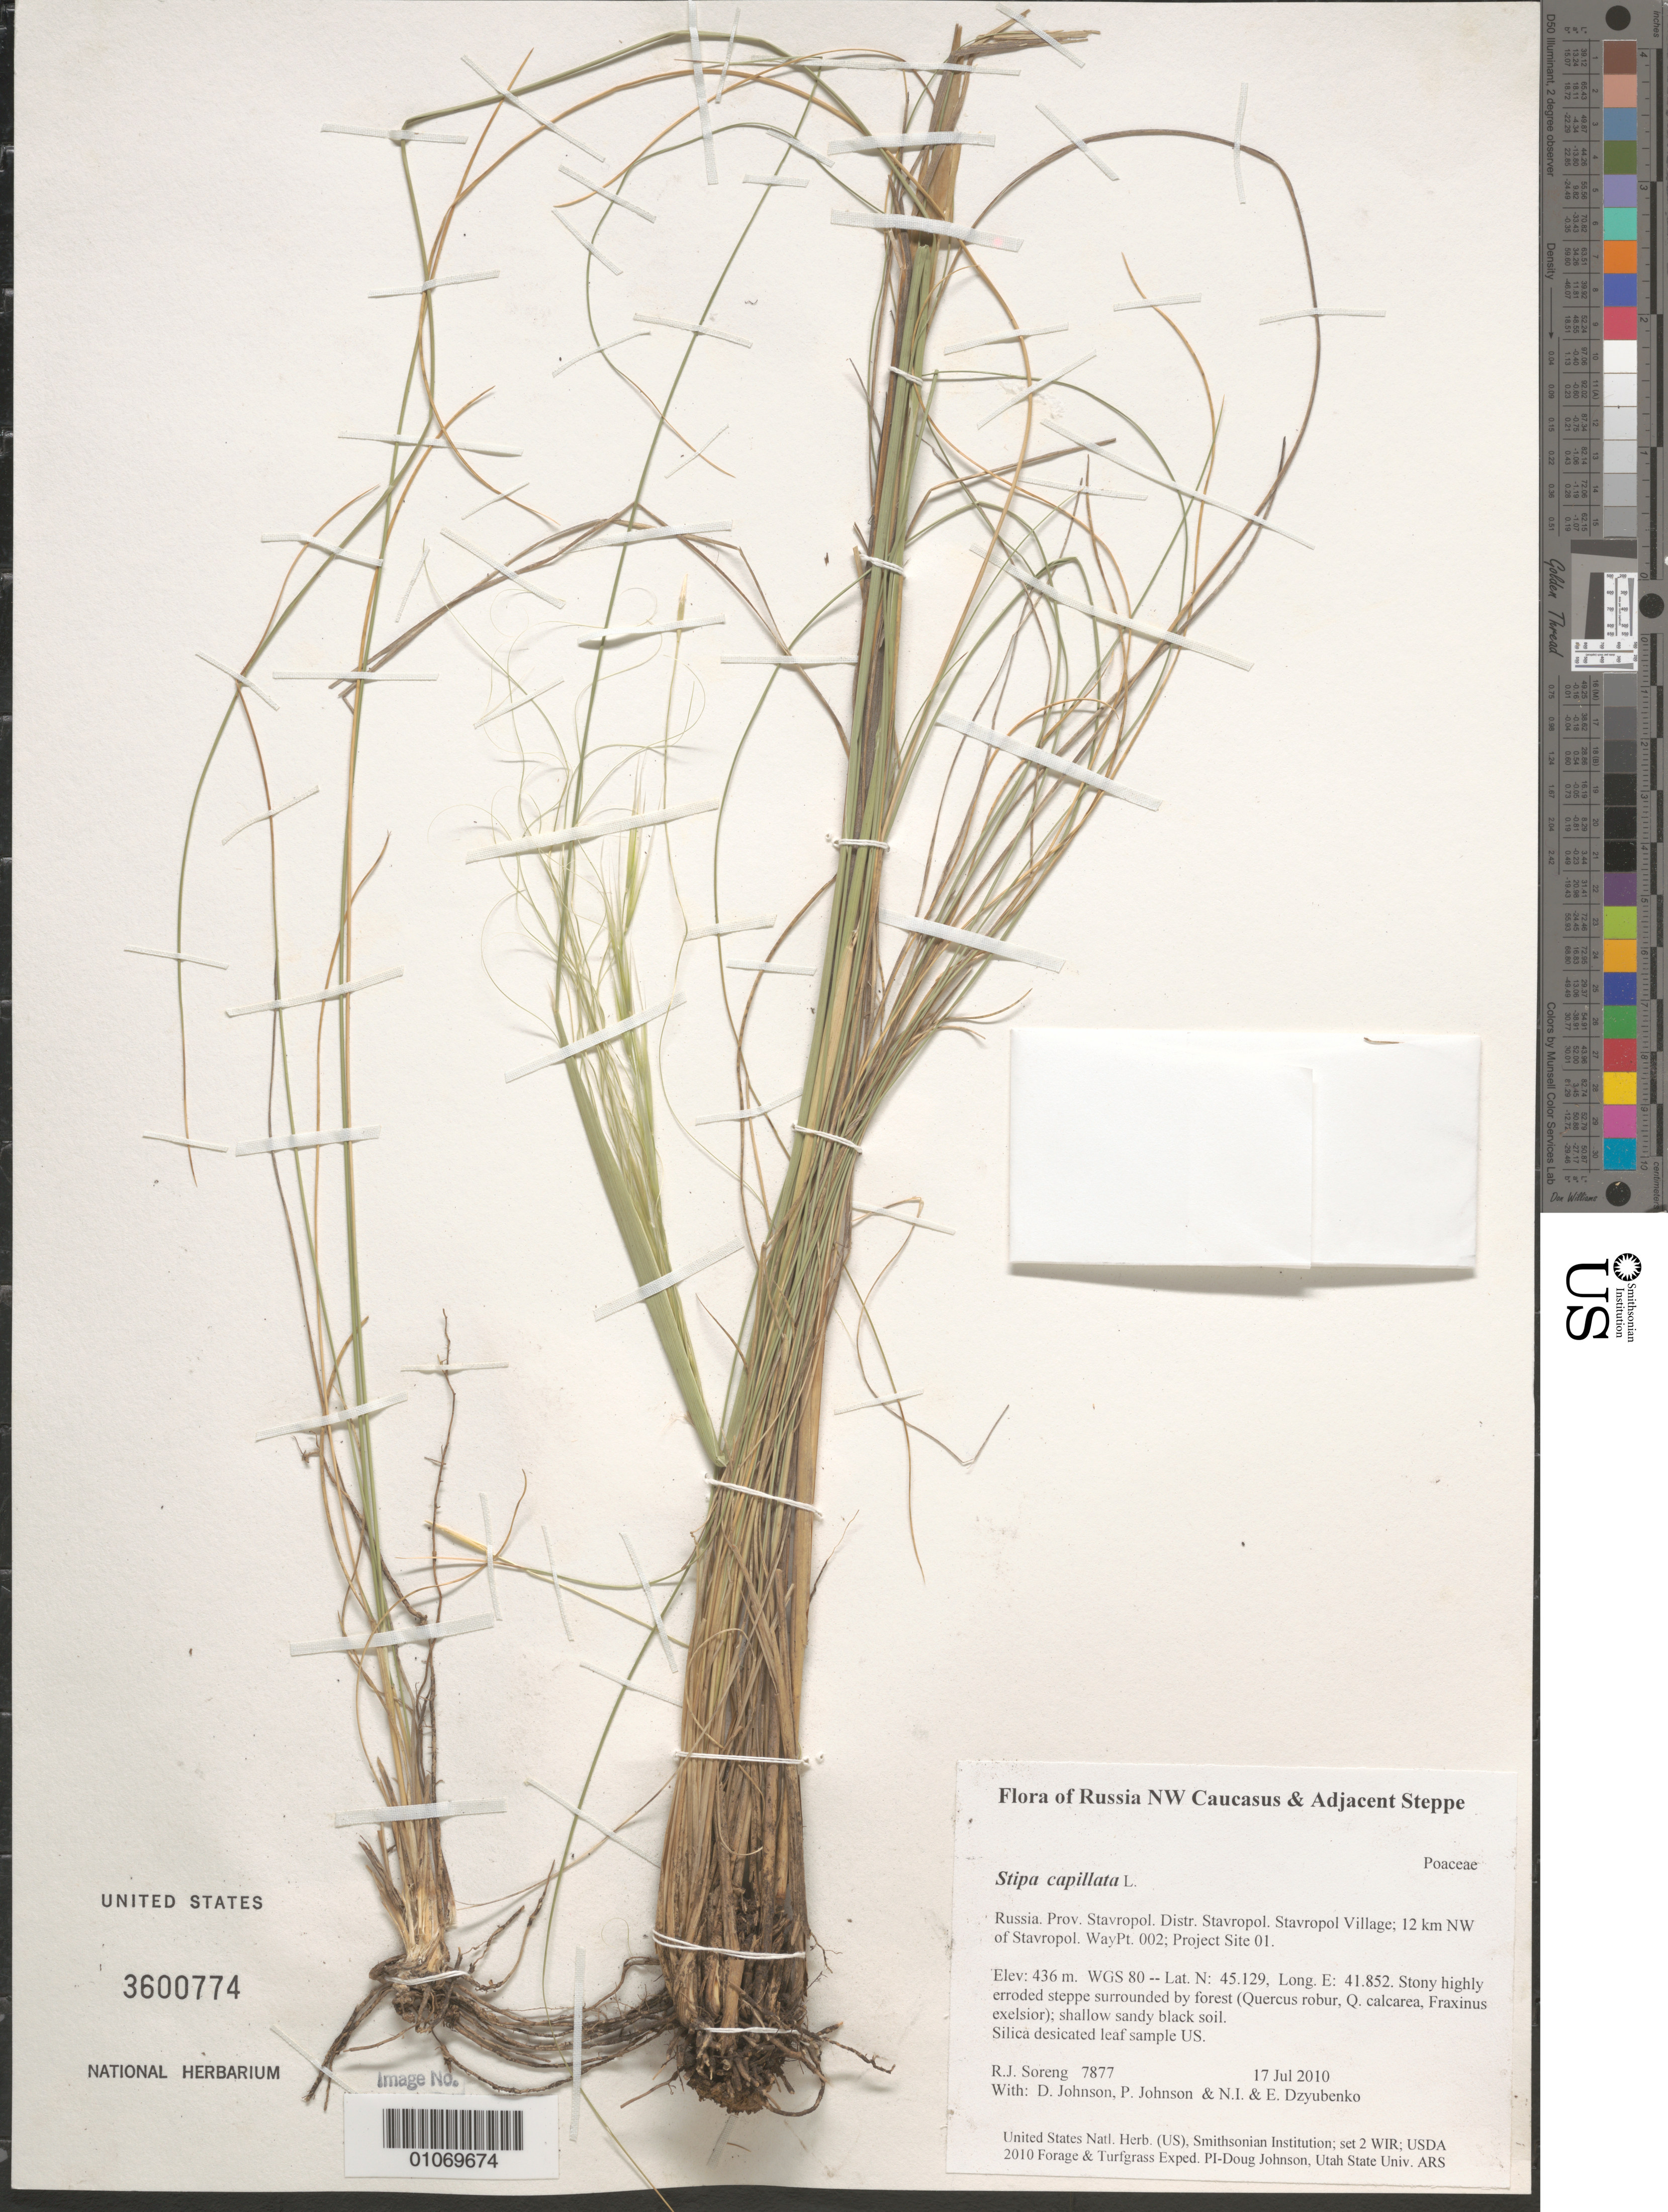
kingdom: Plantae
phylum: Tracheophyta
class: Liliopsida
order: Poales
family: Poaceae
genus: Stipa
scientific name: Stipa capillata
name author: L.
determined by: Soreng, Robert J., Research Associate (BOT), Smithsonian Institution - National Museum of Natural History (UNITED STATES)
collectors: R. J. Soreng, D. Johnson, P. Johnson, N. Dzyubenko & E. Dzyubenko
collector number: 7877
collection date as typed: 17 Jul 2010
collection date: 2010-07-17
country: Russian Federation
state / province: Stavropol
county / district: Stavropol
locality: Stavropol Village; 12 km NW of Stavropol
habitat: Stony highly erroded steppe surrounded by forest (Quercus robur, Q. calcarea, Fraxinus exelsior); shallow sandy black soil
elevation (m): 436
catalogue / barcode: US 3600774